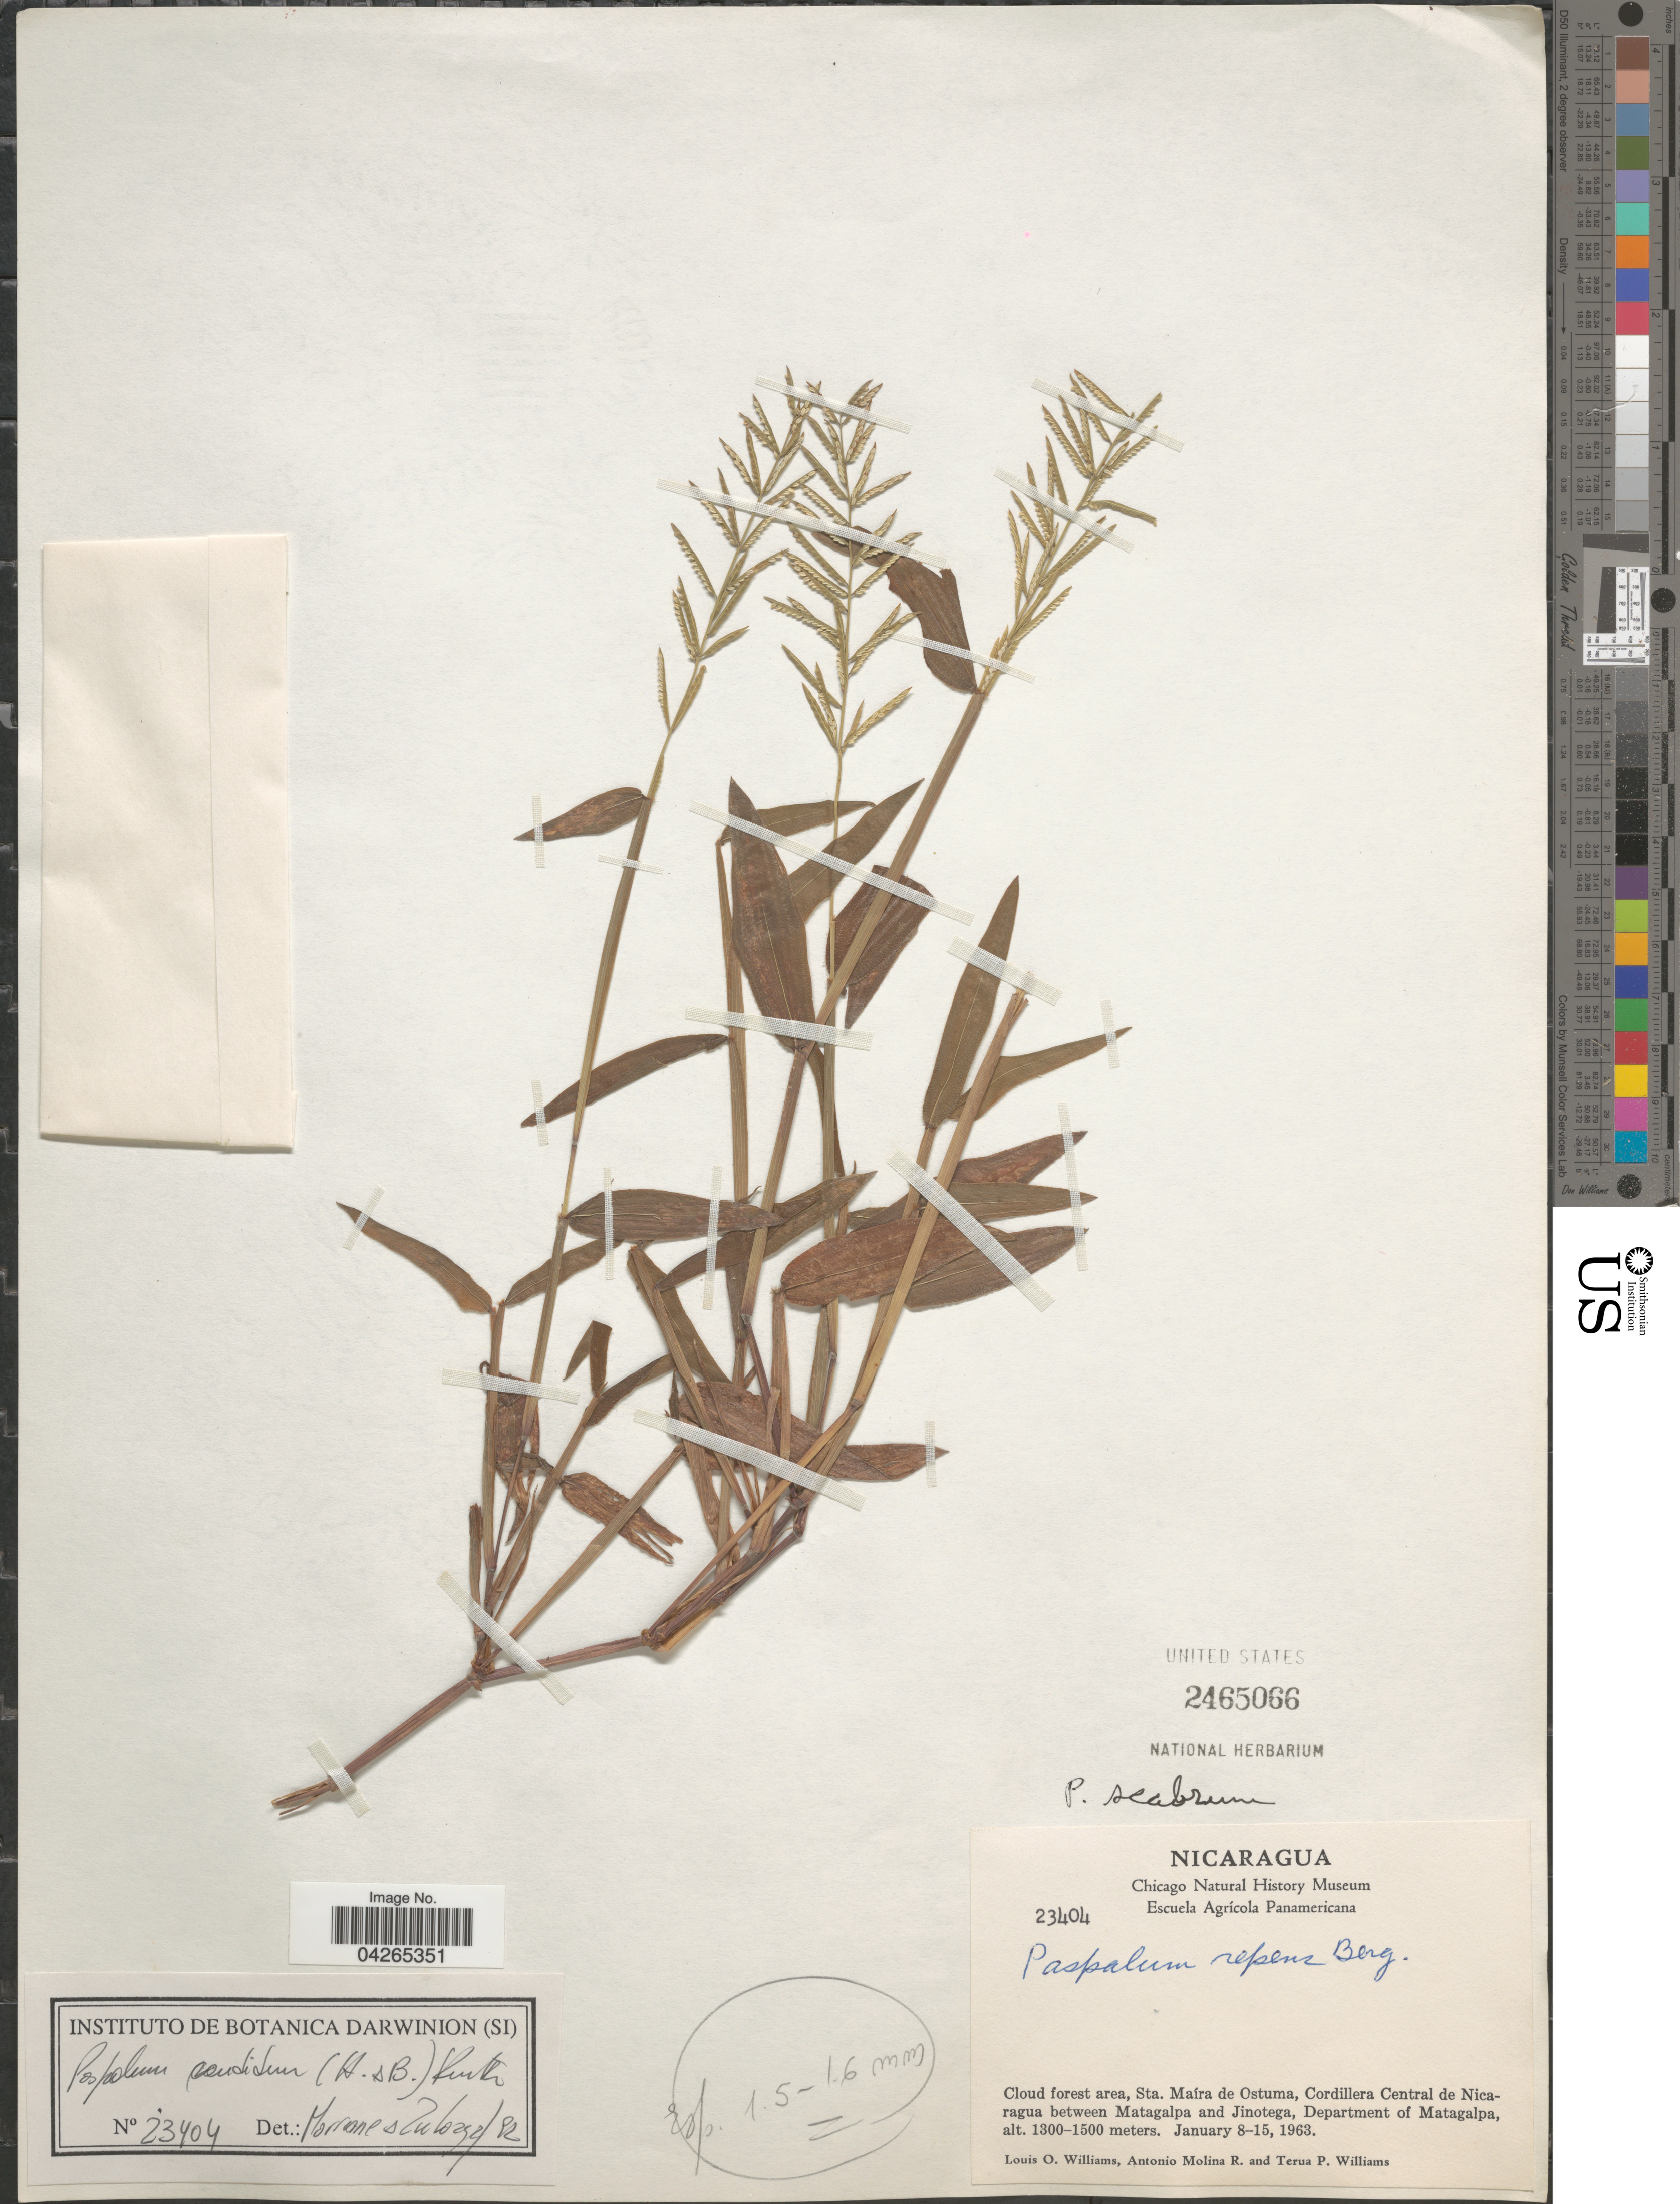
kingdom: Plantae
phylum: Tracheophyta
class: Liliopsida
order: Poales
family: Poaceae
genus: Paspalum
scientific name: Paspalum candidum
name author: (Humb. & Bonpl. ex Fleugge) Kunth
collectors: L. O. Williams, A. Molina R. & T. Williams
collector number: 23404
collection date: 1963-01-08/1963-01-15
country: Nicaragua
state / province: Matagalpa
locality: Cloud forest area, Sta. Maíra de Ostuma, Cordillera Central de Nicaragua between Matagalpa and Jinotega, Department of Matagalpa.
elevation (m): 1300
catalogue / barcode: US 2465066